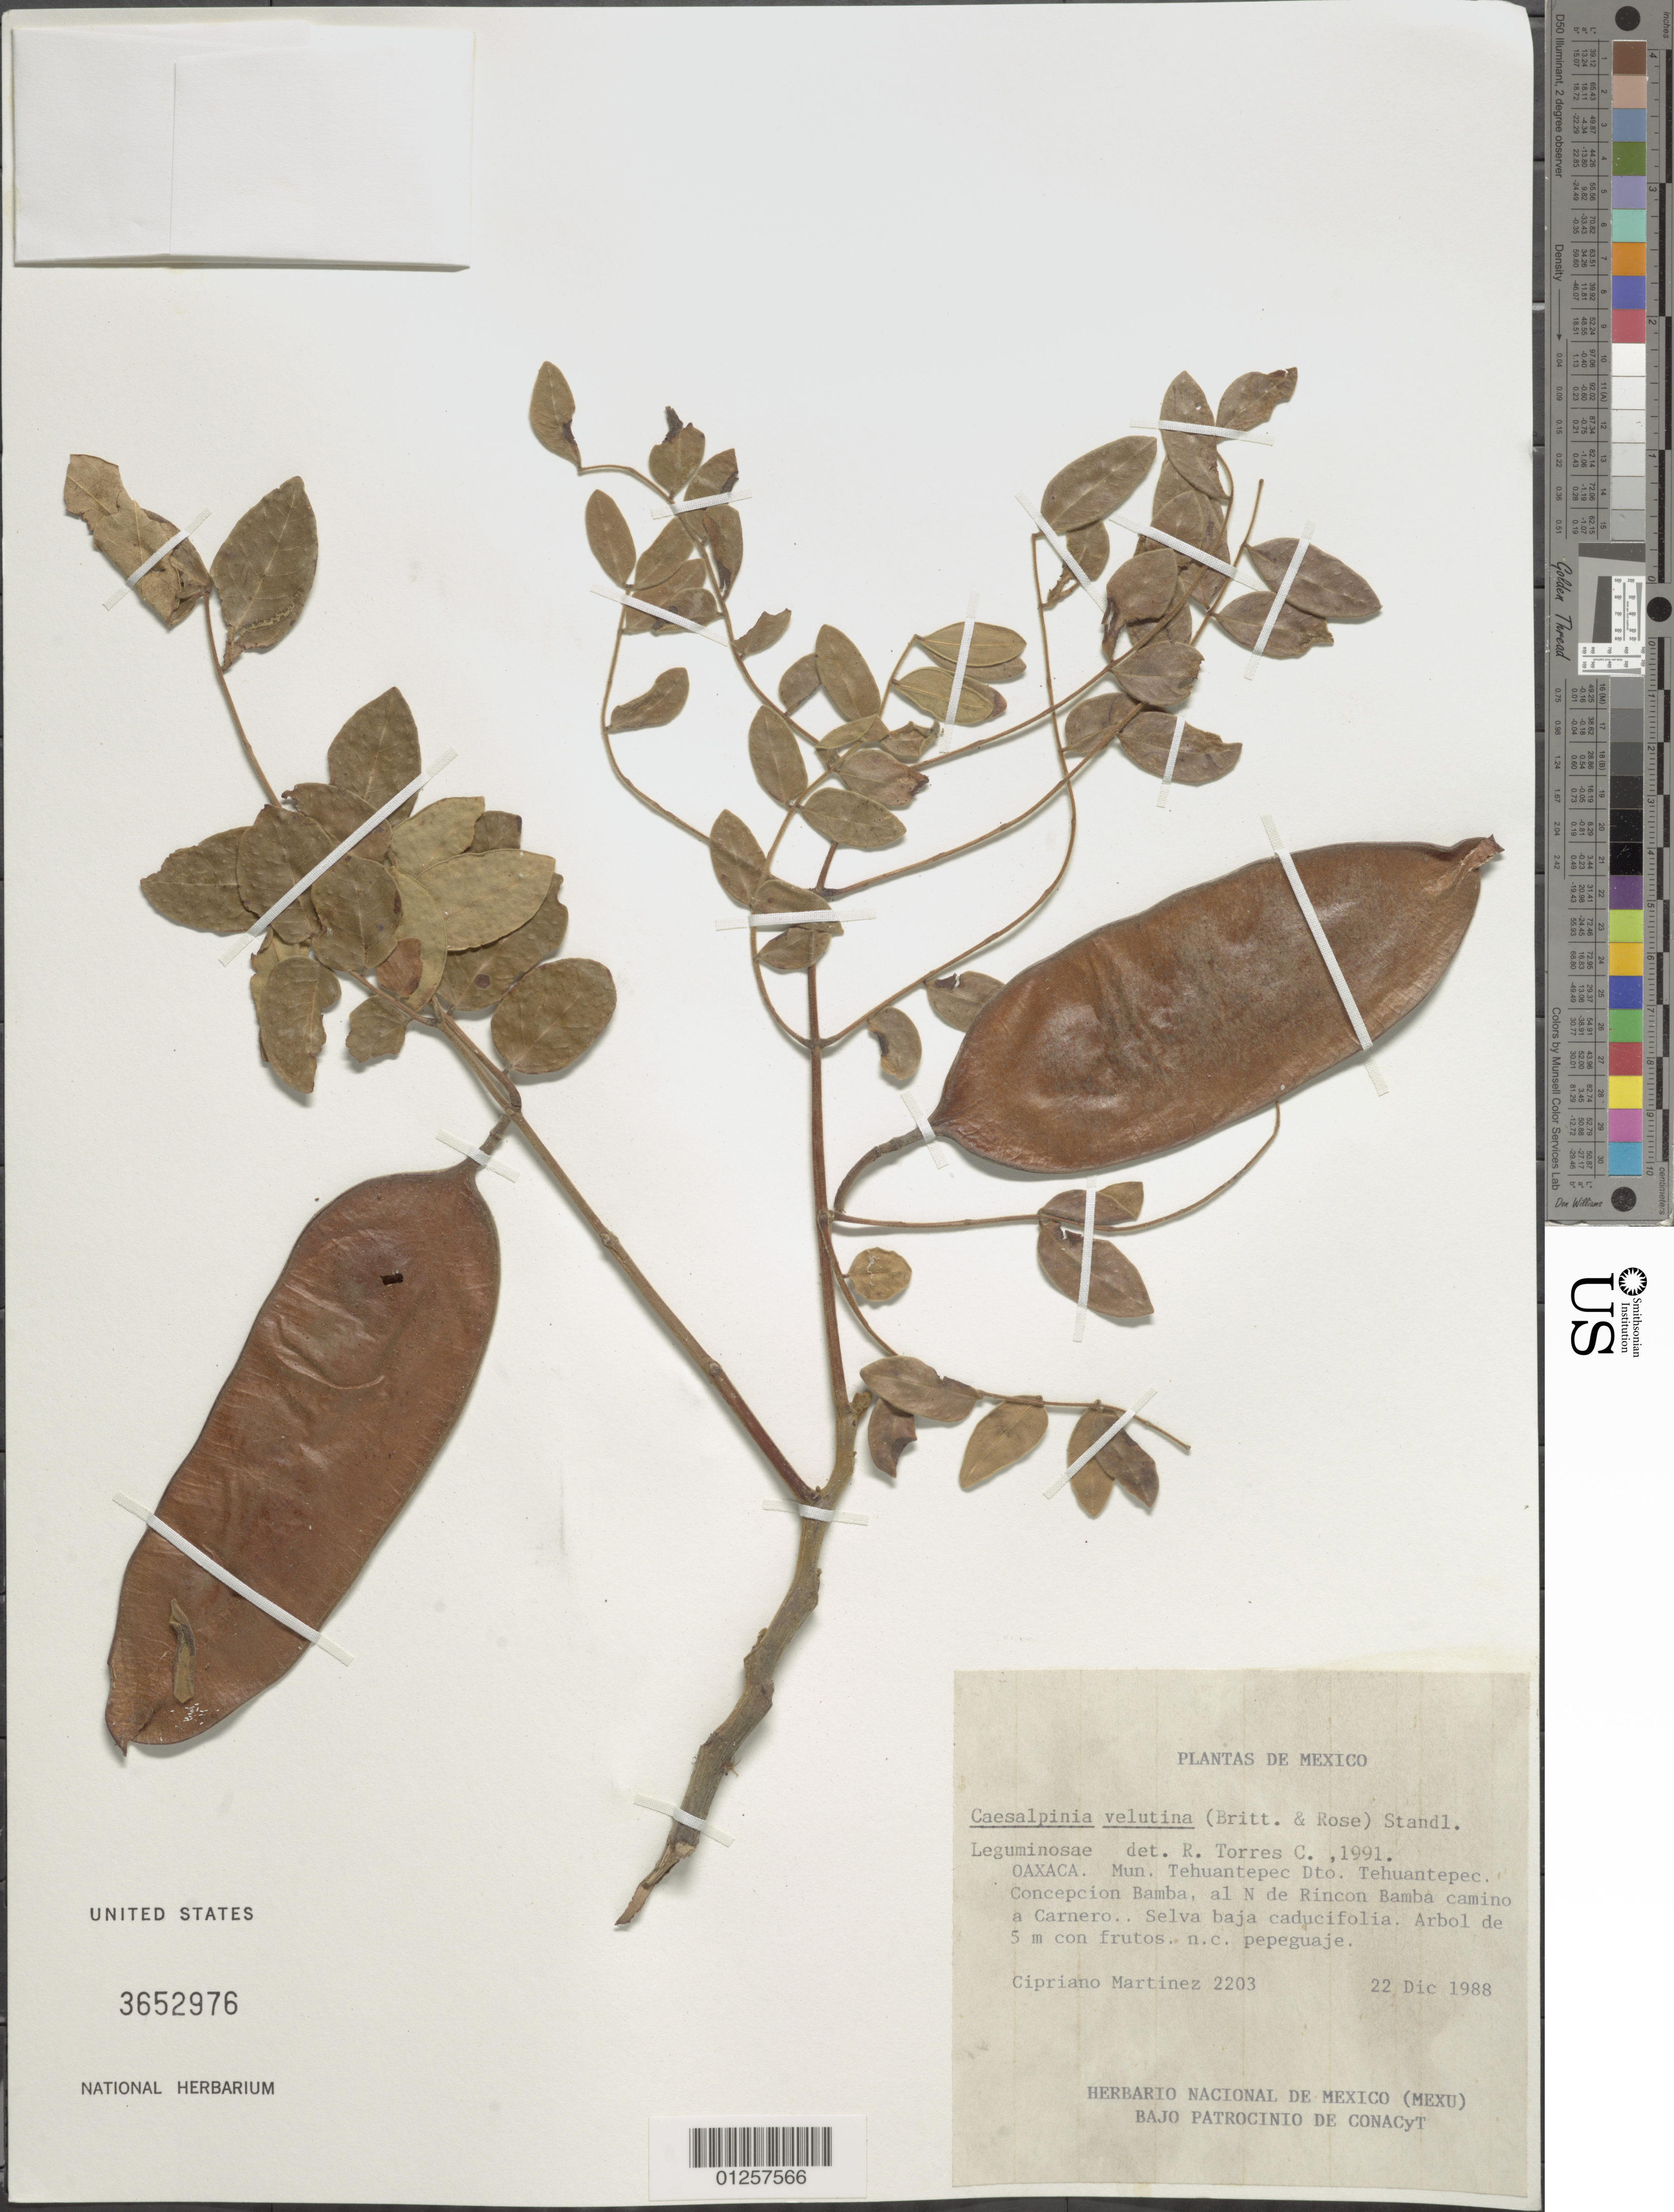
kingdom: Plantae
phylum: Tracheophyta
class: Magnoliopsida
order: Fabales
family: Fabaceae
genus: Coulteria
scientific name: Coulteria velutina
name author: (Britton & Rose) Sotuyo & G.P. Lewis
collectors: C. Martínez R.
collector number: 2203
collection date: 1988-12-22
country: Mexico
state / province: Oaxaca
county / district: Tehuantepec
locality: Mun. Tehuantepec. Concepcion Bamba, al N de Rincon Bamba camino a carnero... Selva baja caducifolia.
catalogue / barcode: US 3652976